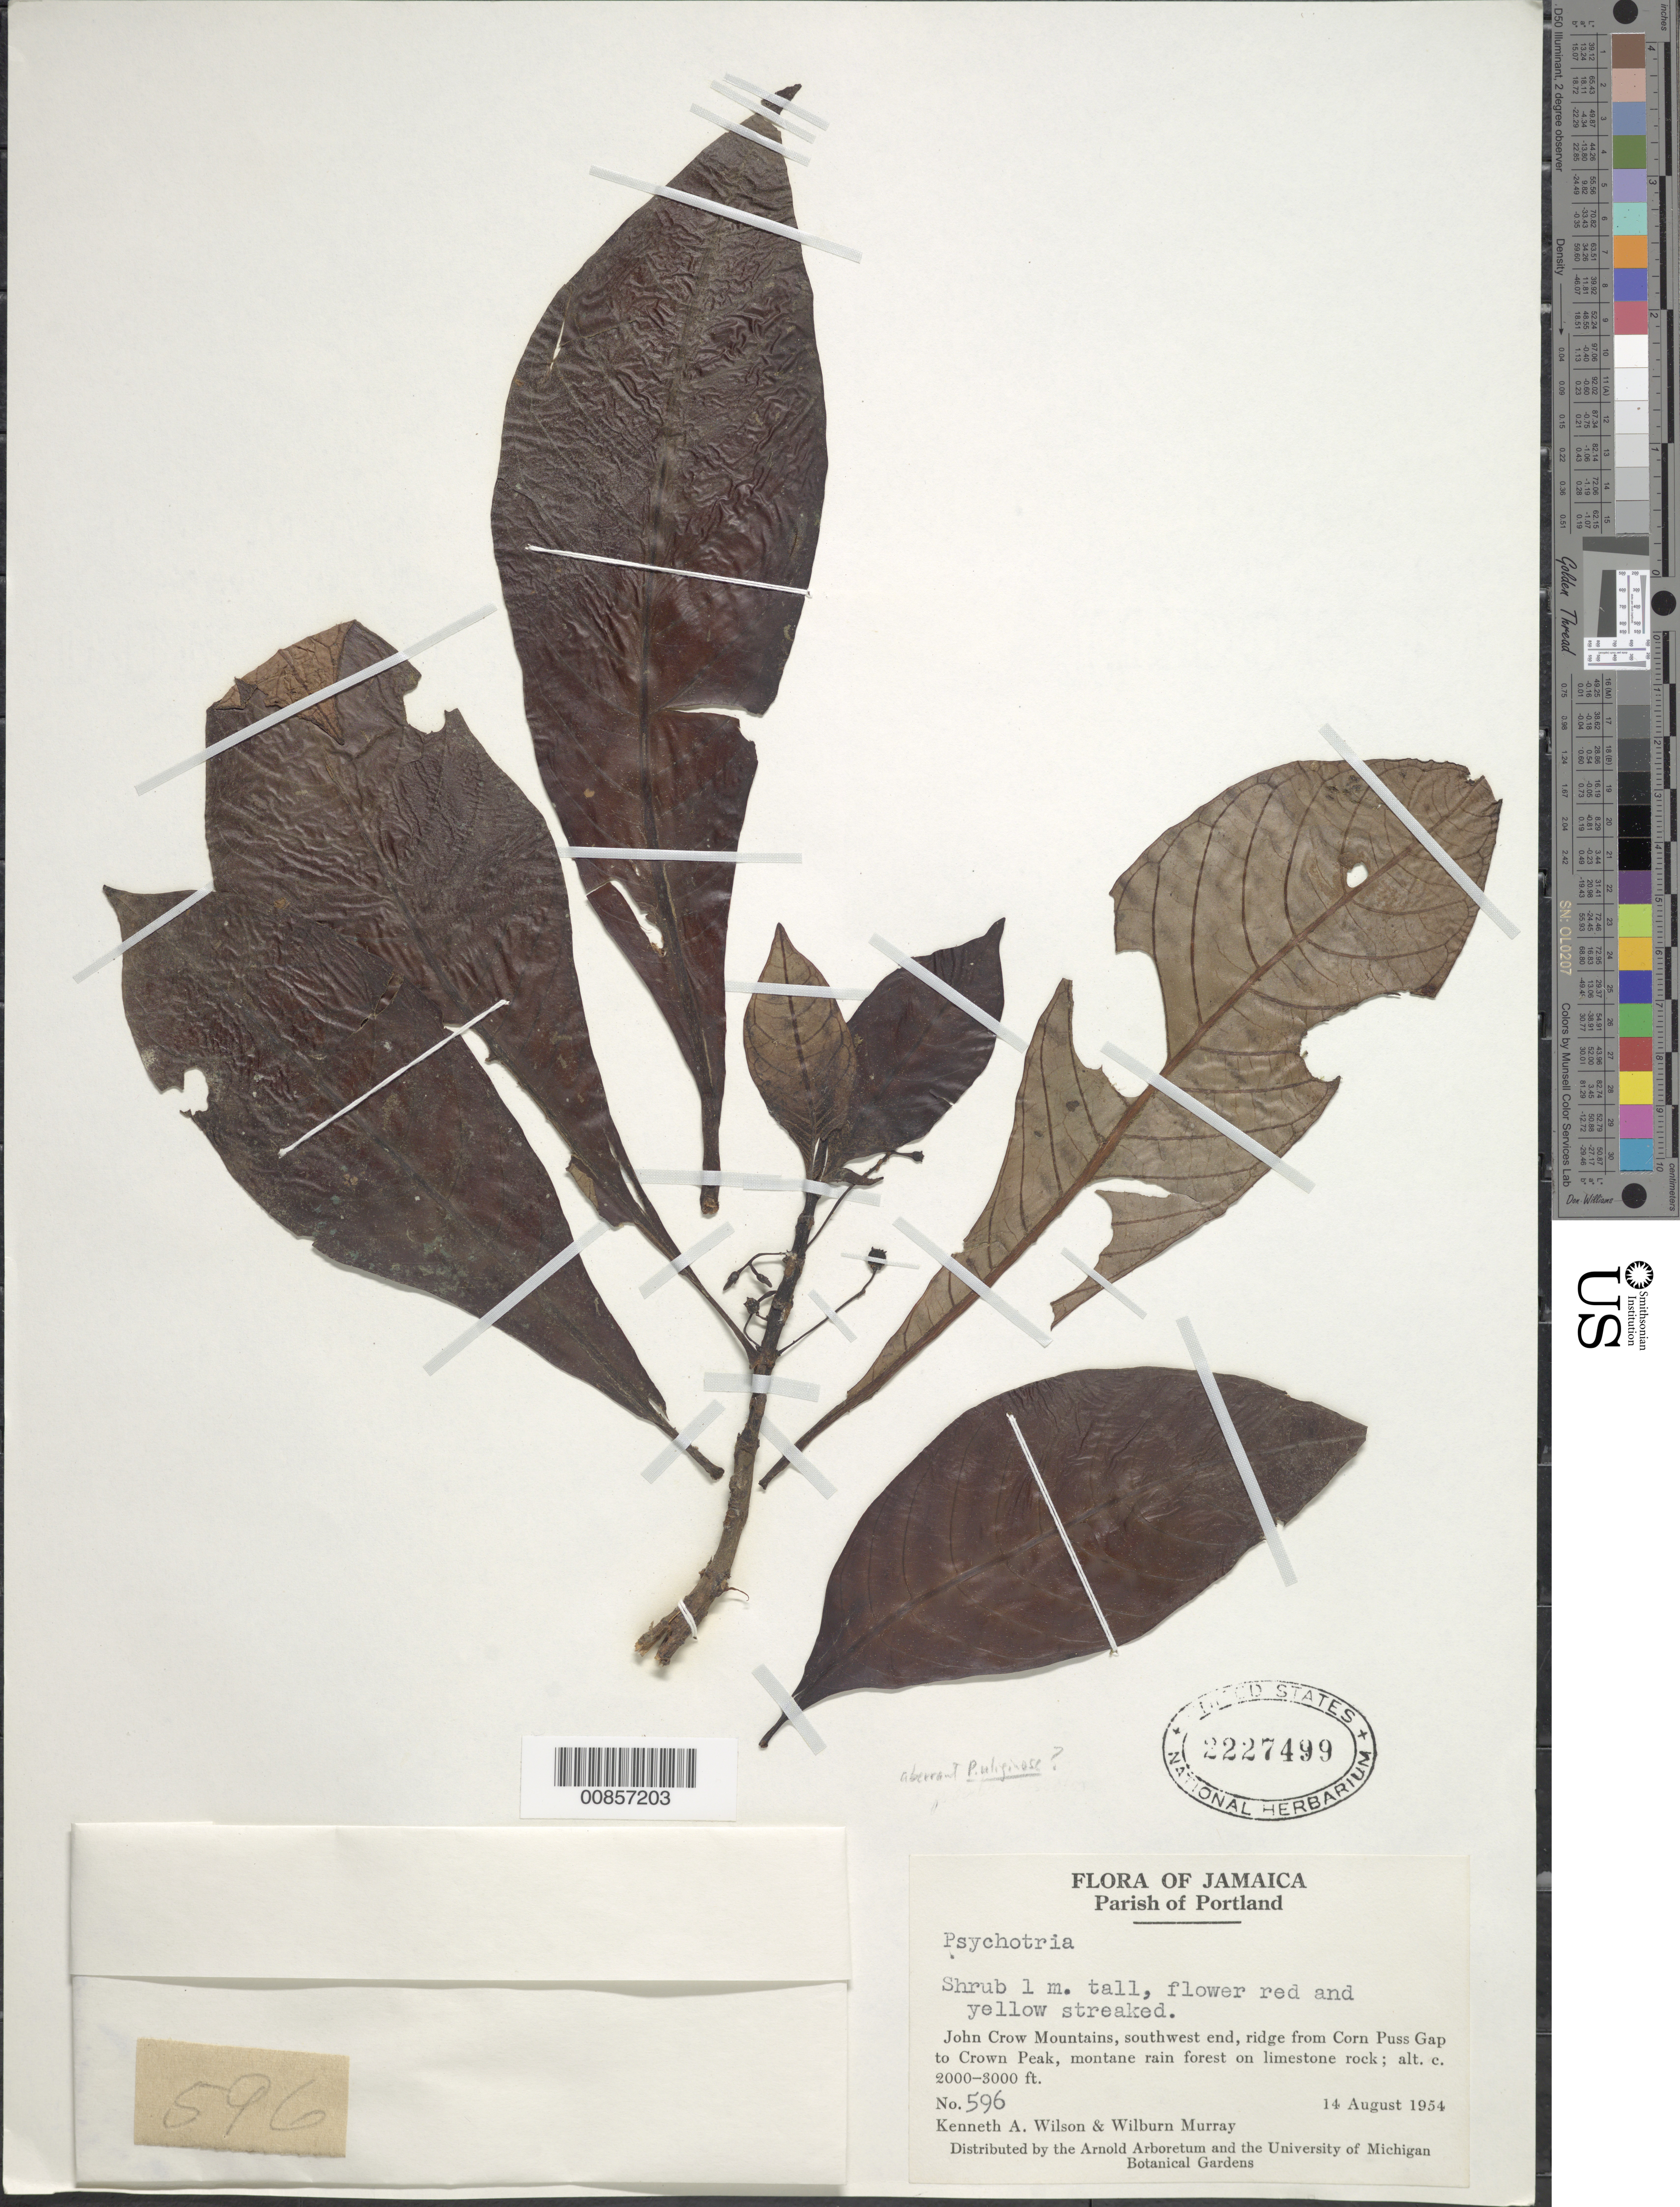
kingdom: Plantae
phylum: Tracheophyta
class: Magnoliopsida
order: Gentianales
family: Rubiaceae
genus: Psychotria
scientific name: Psychotria sp.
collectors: K. A. Wilson & W. Murray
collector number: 596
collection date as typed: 14 Aug 1954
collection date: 1954-08-14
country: Jamaica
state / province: Portland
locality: John Crow Mountains, southwest end, ridge from Corn Puss Gap to Crown Peak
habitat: Montane rainforest on limestone rock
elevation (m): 610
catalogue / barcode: US 2227499